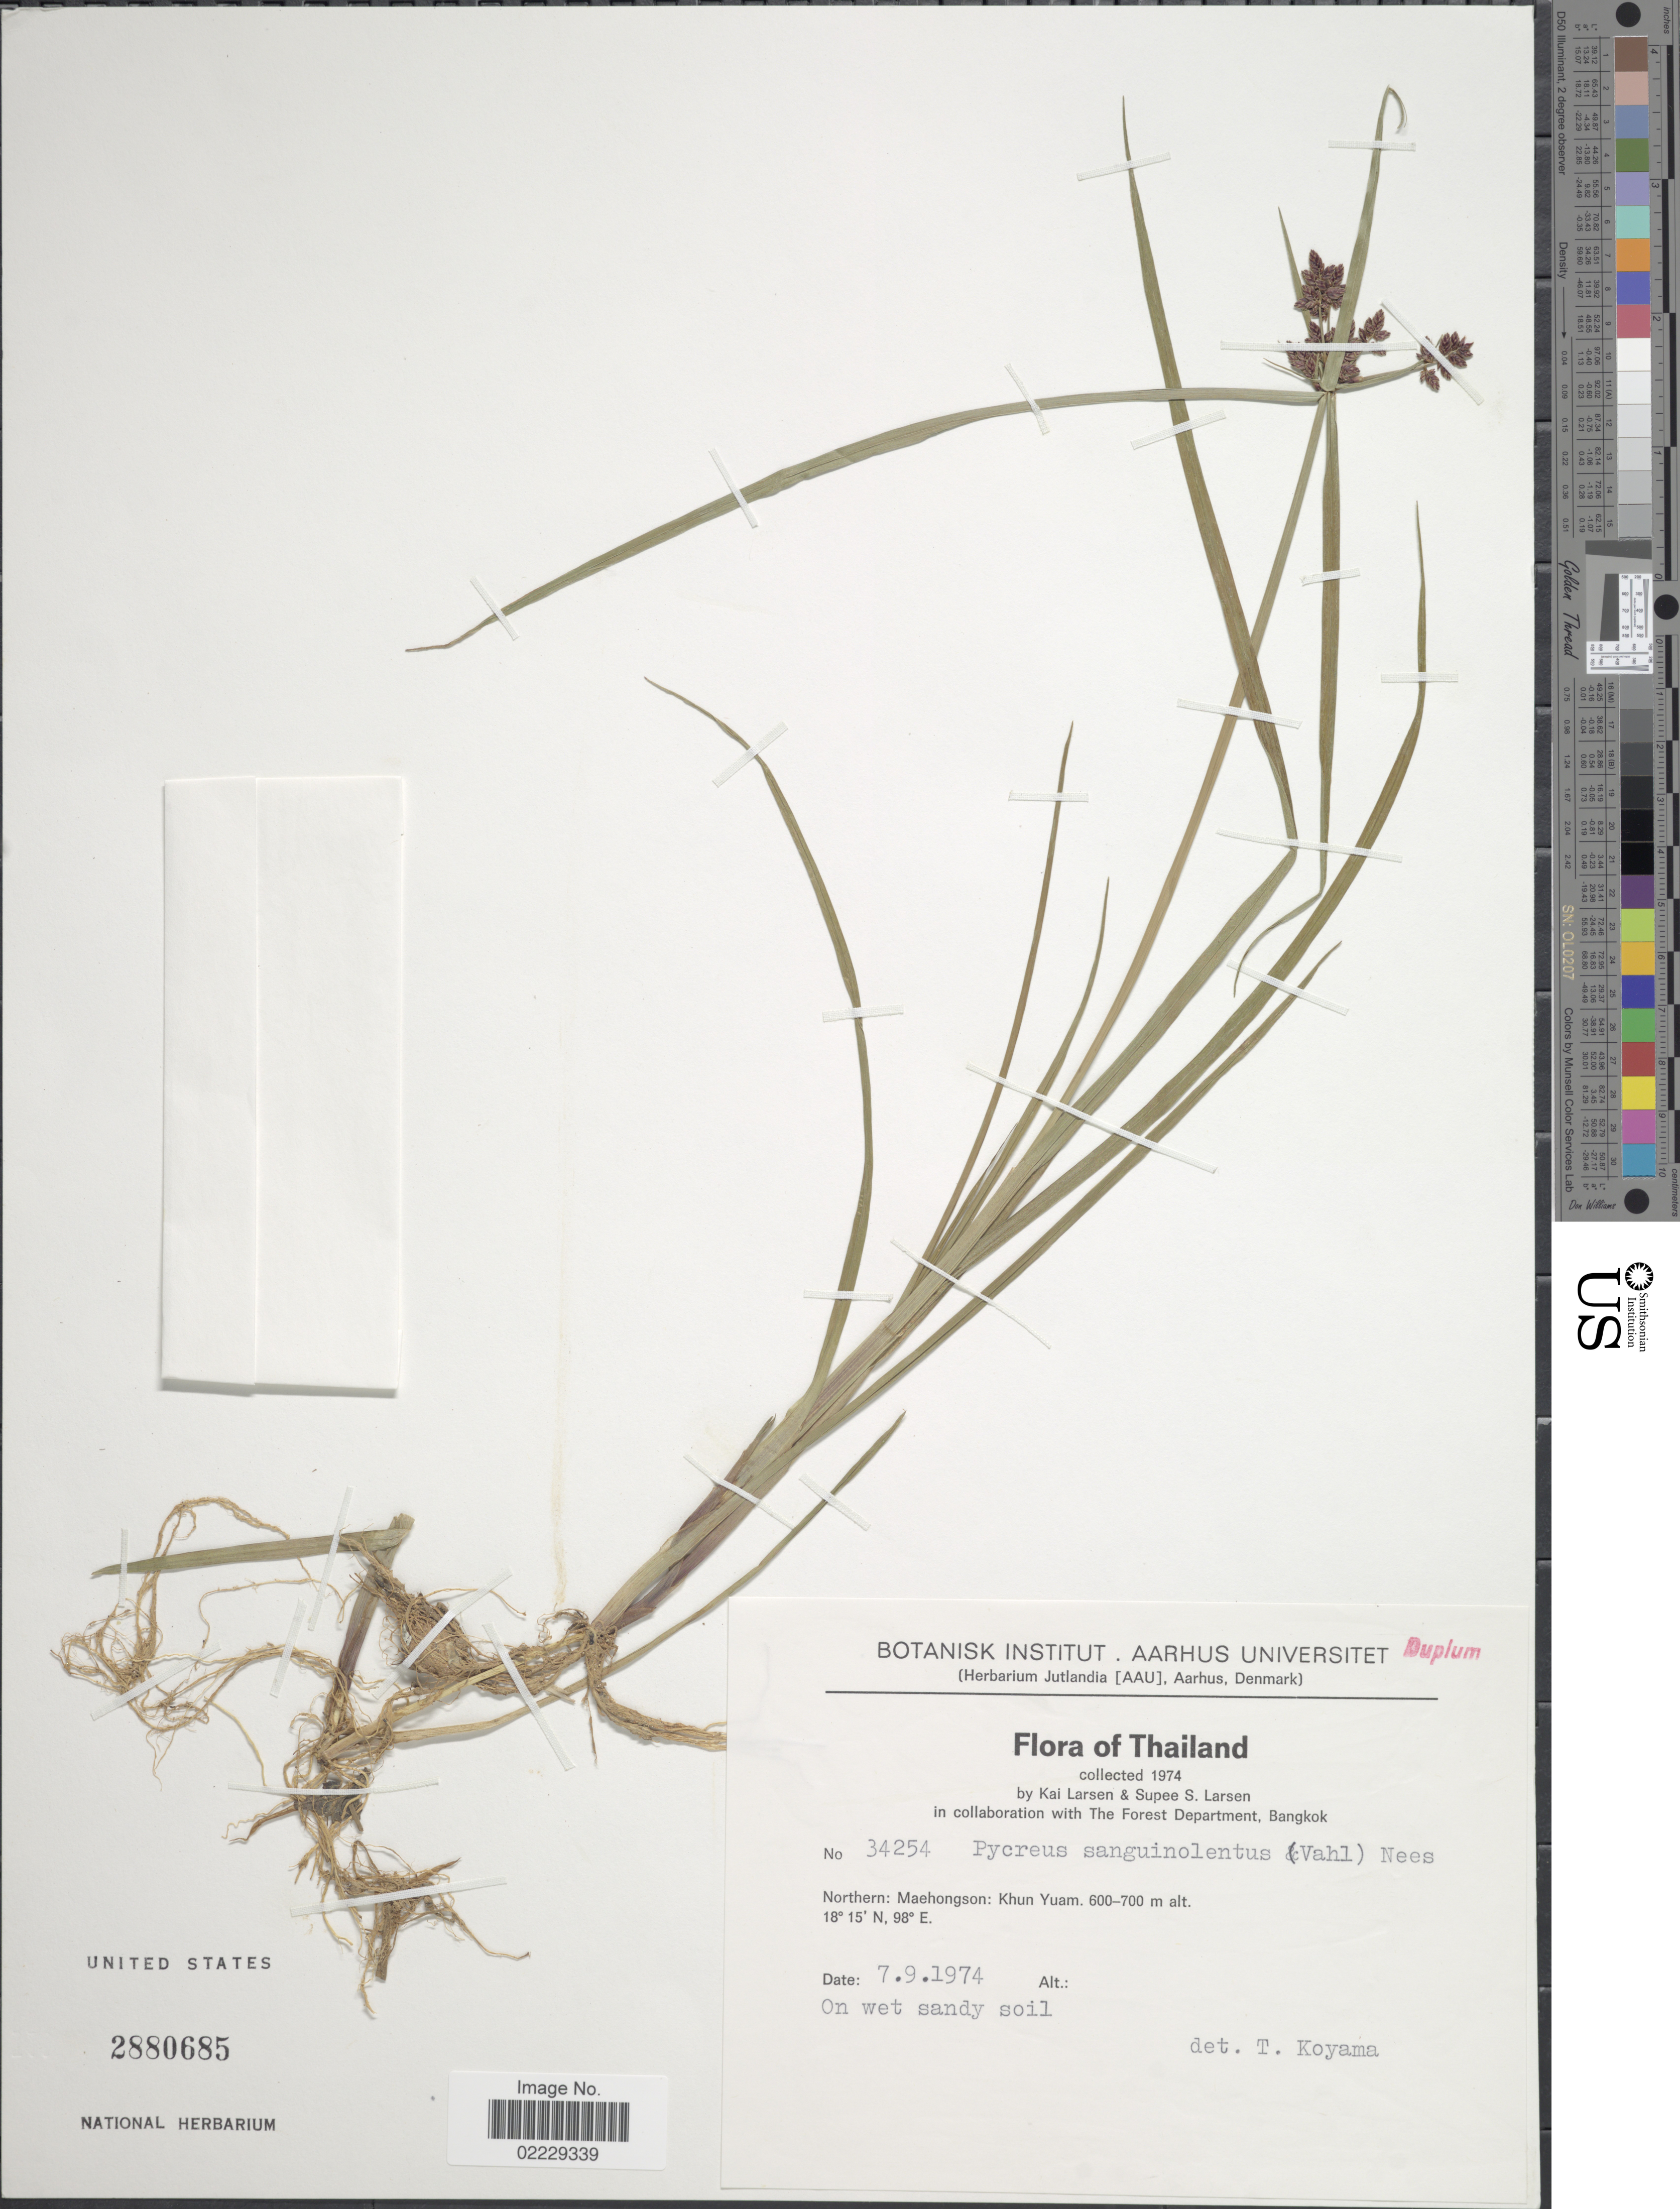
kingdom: Plantae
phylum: Tracheophyta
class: Liliopsida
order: Poales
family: Cyperaceae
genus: Cyperus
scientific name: Cyperus sanguinolentus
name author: Vahl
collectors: K. Larsen & S. Larsen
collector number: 34254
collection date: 1974-09-07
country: Thailand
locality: Northern: Maehongson: Khun Yuam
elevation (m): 600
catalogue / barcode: US 2880685